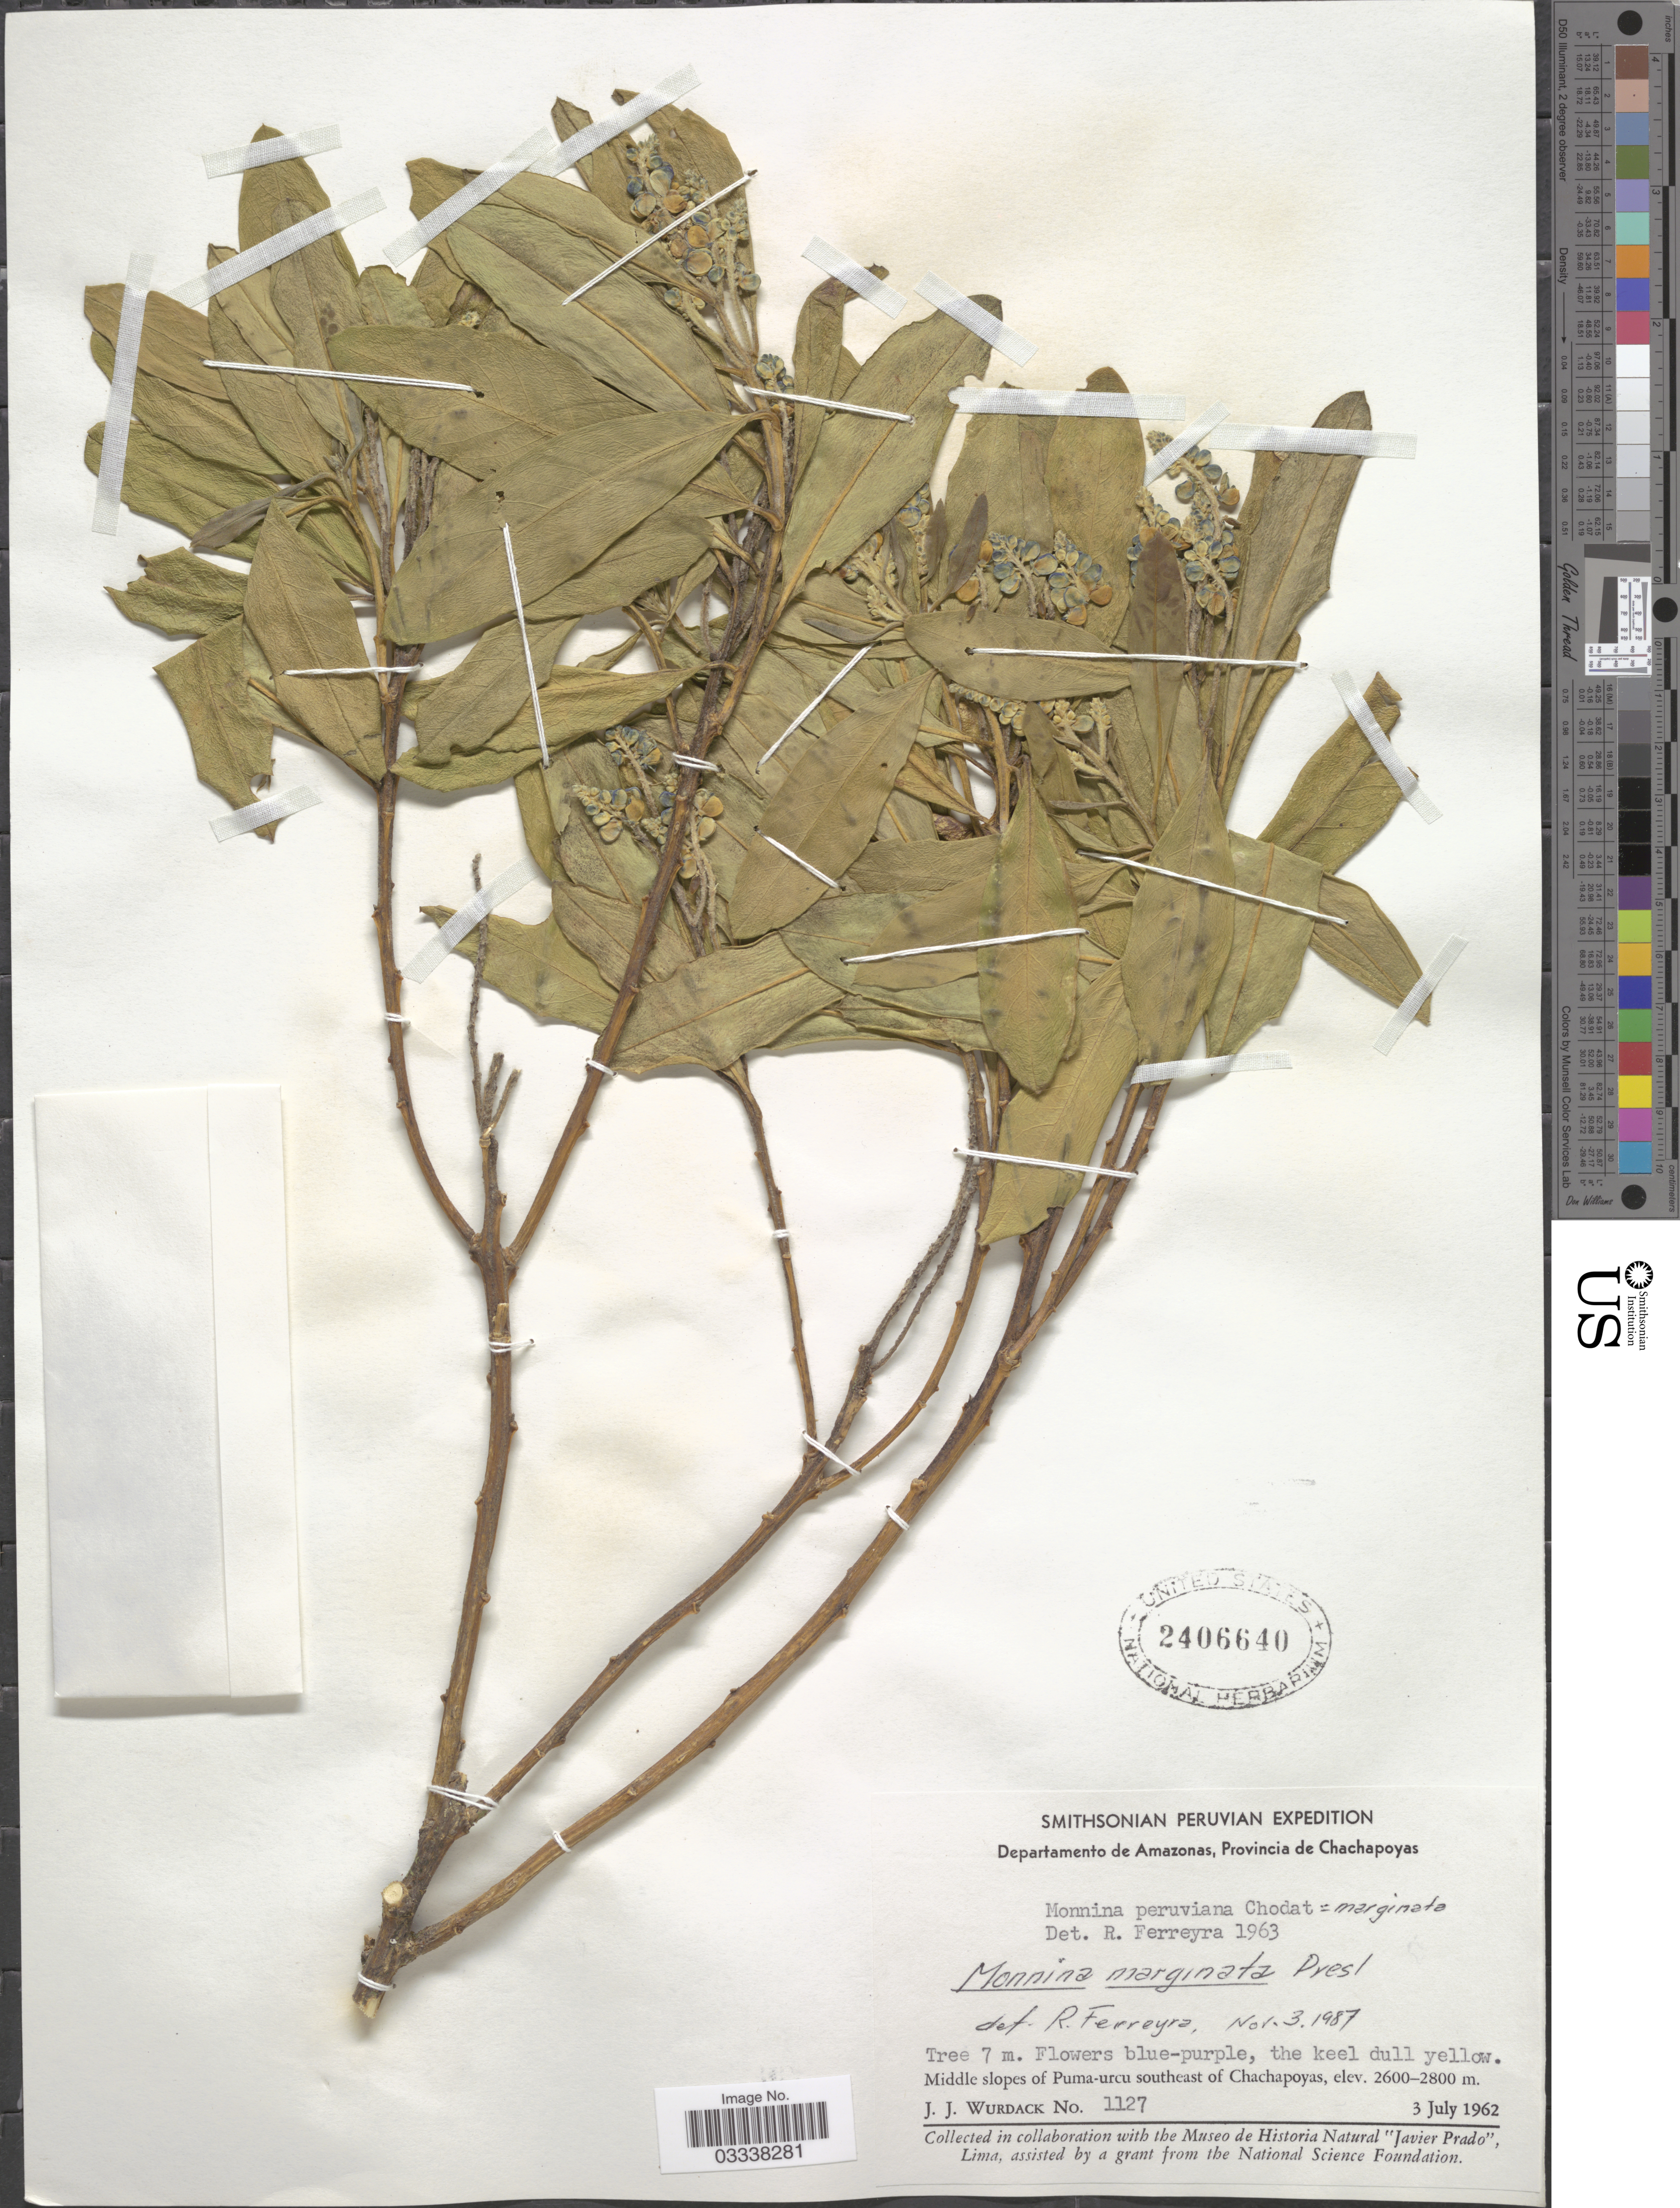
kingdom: Plantae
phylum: Tracheophyta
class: Magnoliopsida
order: Fabales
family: Polygalaceae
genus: Monnina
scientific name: Monnina marginata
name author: C. Presl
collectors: J. J. Wurdack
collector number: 1127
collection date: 1962-07-03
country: Peru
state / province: Amazonas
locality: Departamento de Amazonas, Provincia de Chachapoyas. Middle slopes of Puma-urcu southeast of Chachapoyas.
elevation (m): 2600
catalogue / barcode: US 2406640